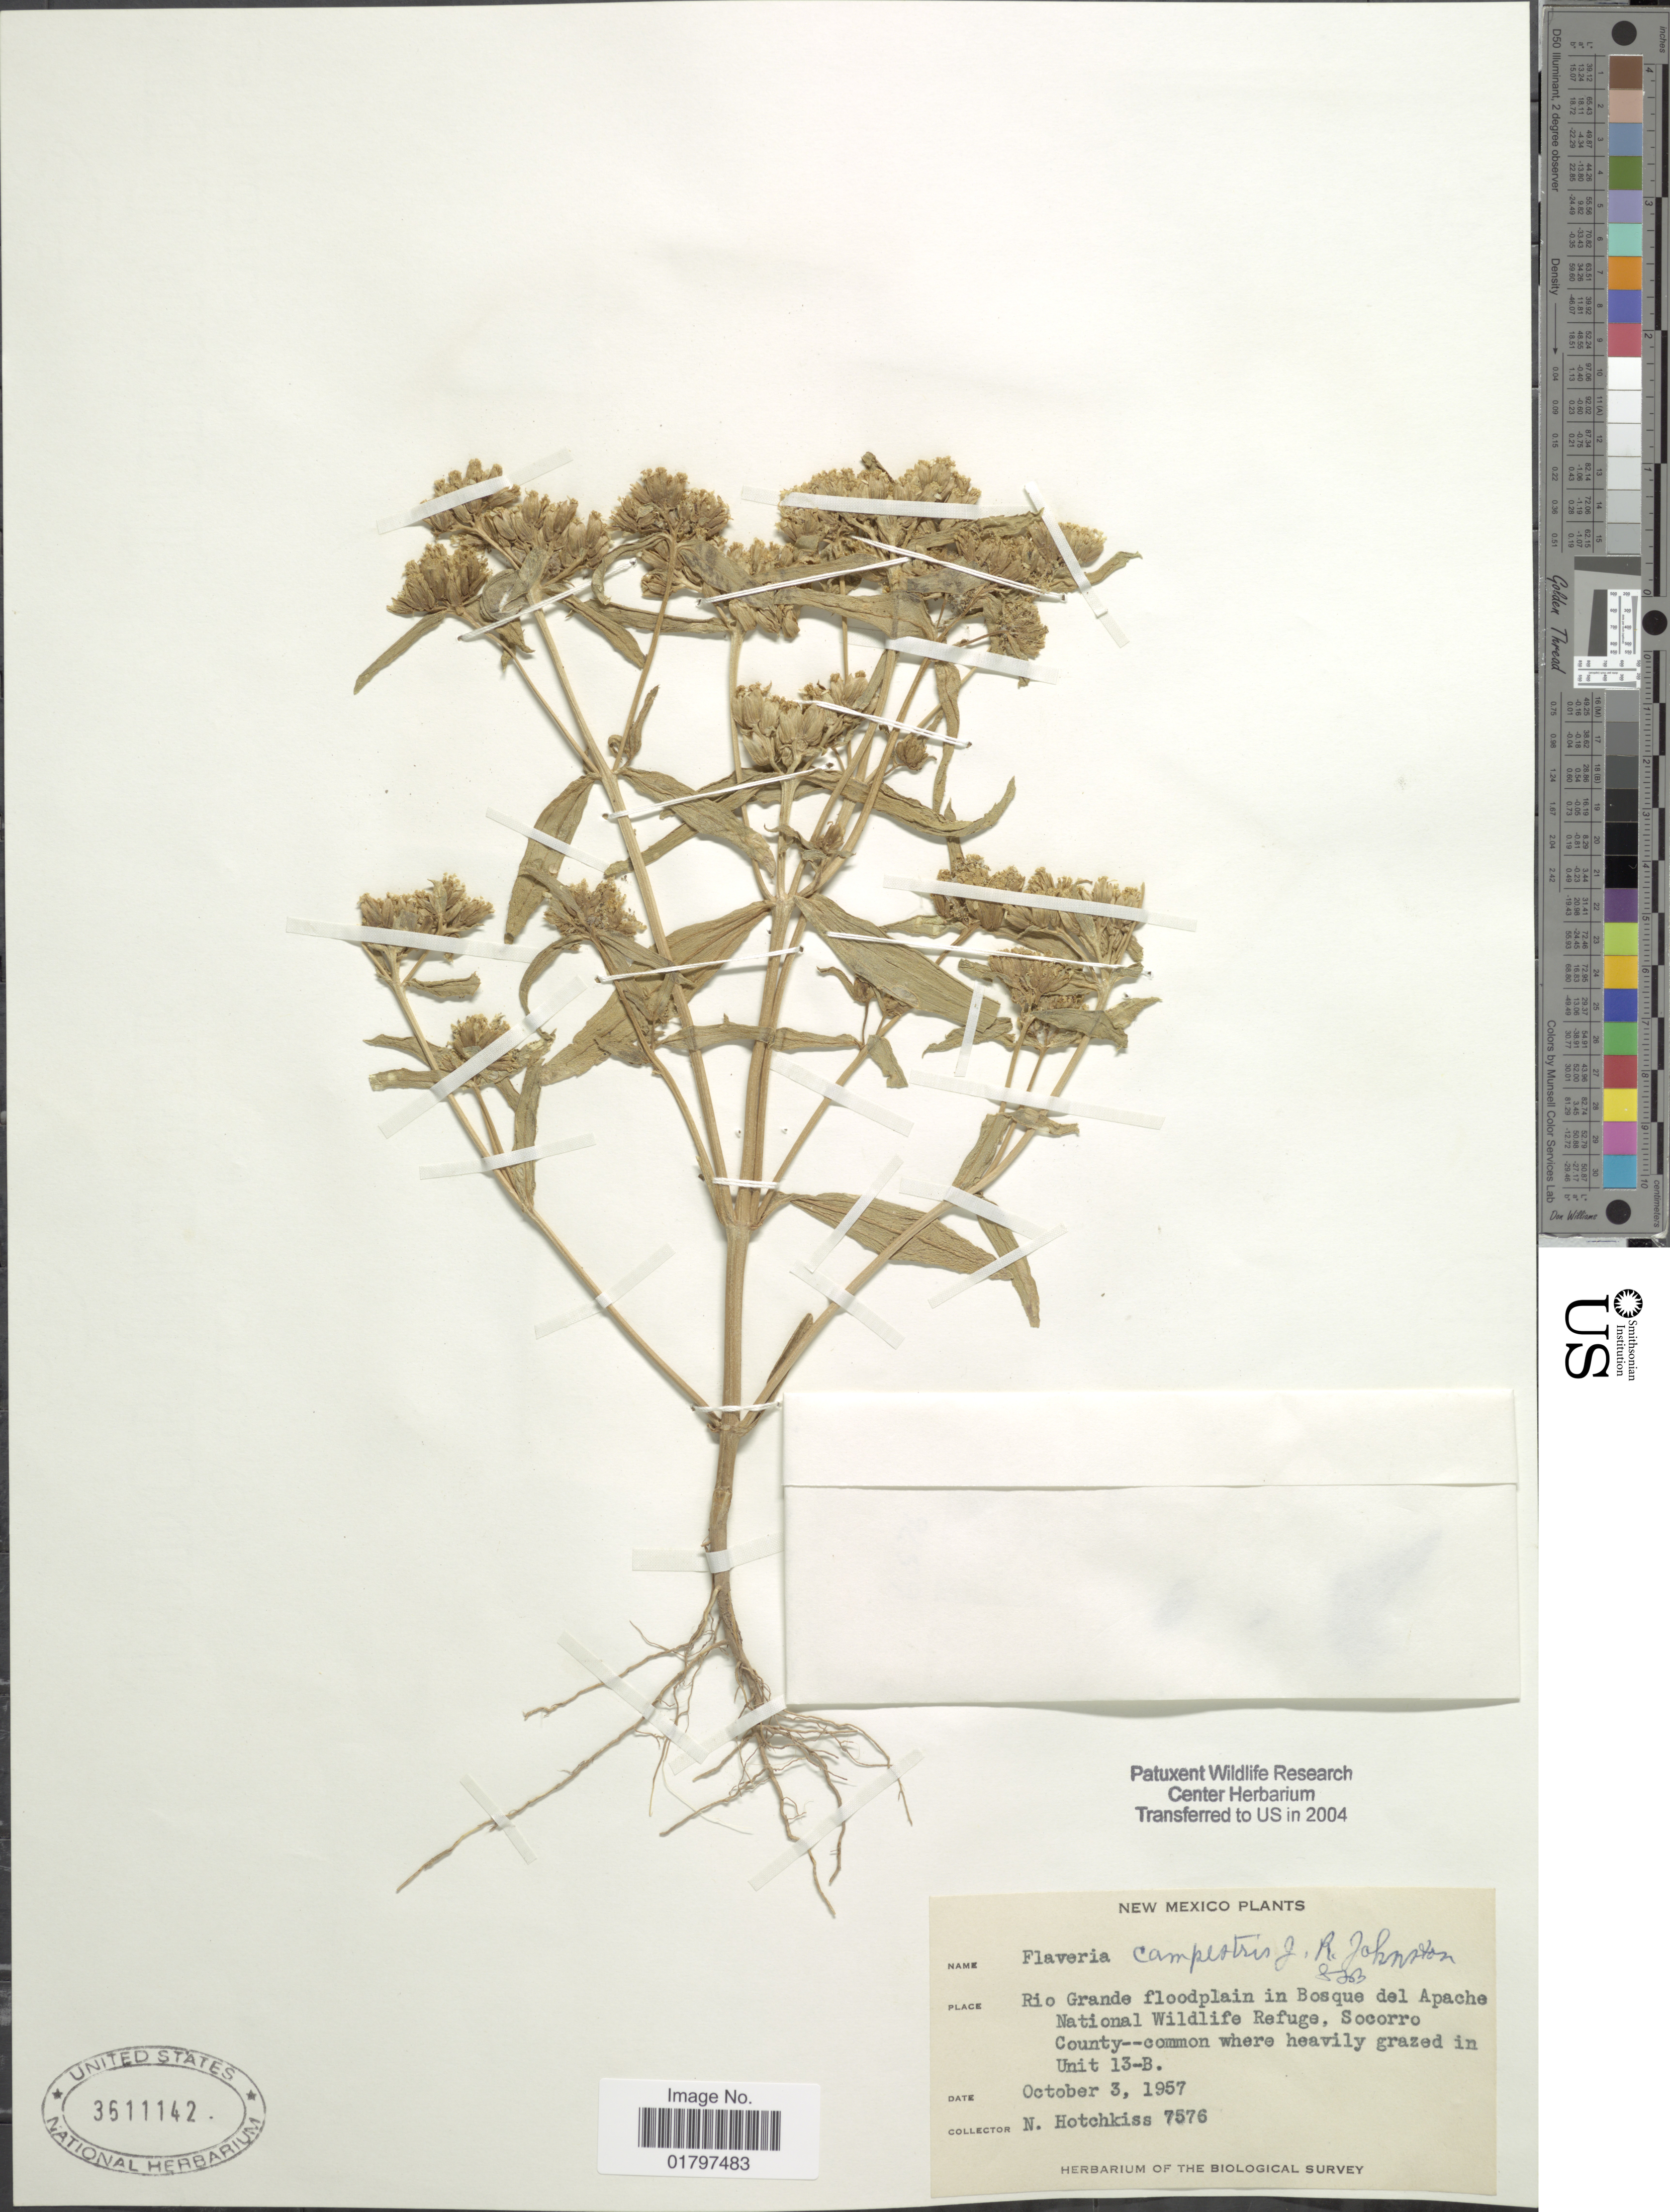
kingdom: Plantae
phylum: Tracheophyta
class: Magnoliopsida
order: Asterales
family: Asteraceae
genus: Flaveria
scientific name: Flaveria campestris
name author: J.R. Johnst.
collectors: N. Hotchkiss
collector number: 7576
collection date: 1957-10-03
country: United States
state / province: New Mexico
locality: Rio Grande floodplain in Bosque del Apache National Wildlife Refuge, Socorro County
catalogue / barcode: US 3611142